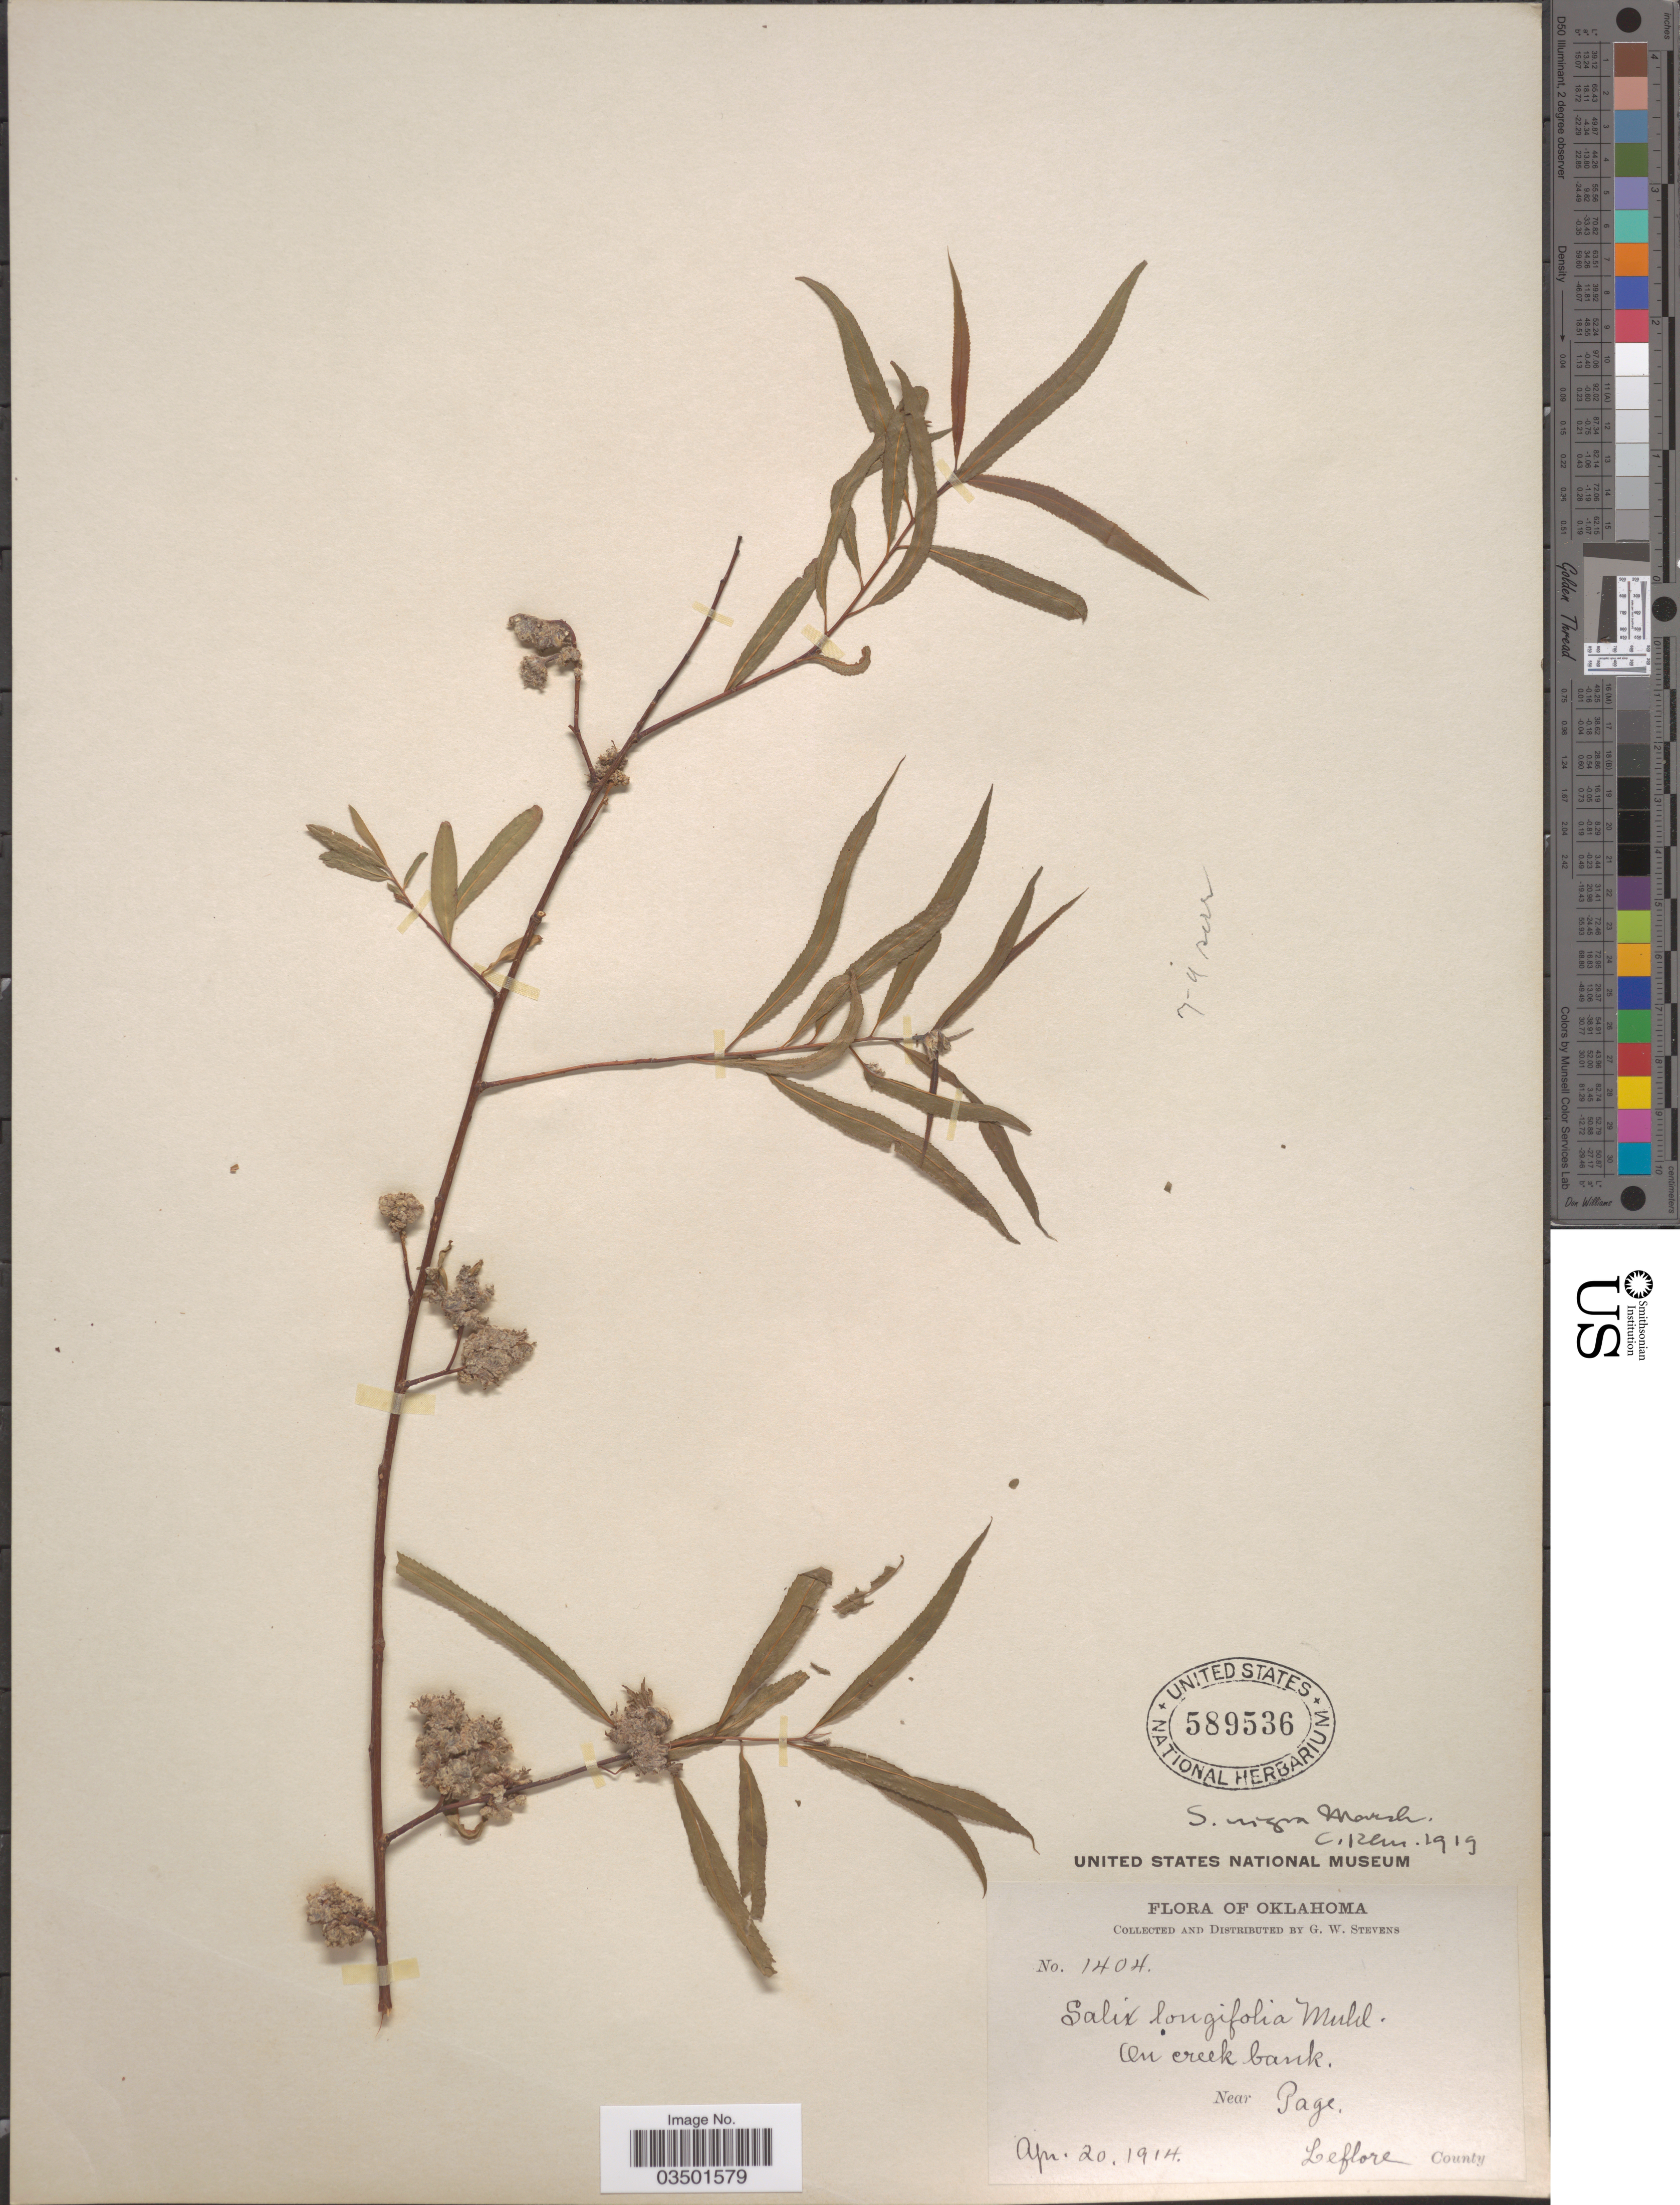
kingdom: Plantae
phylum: Tracheophyta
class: Magnoliopsida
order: Malpighiales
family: Salicaceae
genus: Salix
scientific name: Salix nigra var. lindheimeri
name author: C.K. Schneid.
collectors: G. W. Stevens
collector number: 1404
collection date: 1914-04-20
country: United States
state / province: Oklahoma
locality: Near Page, Leflore County.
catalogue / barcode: US 589536